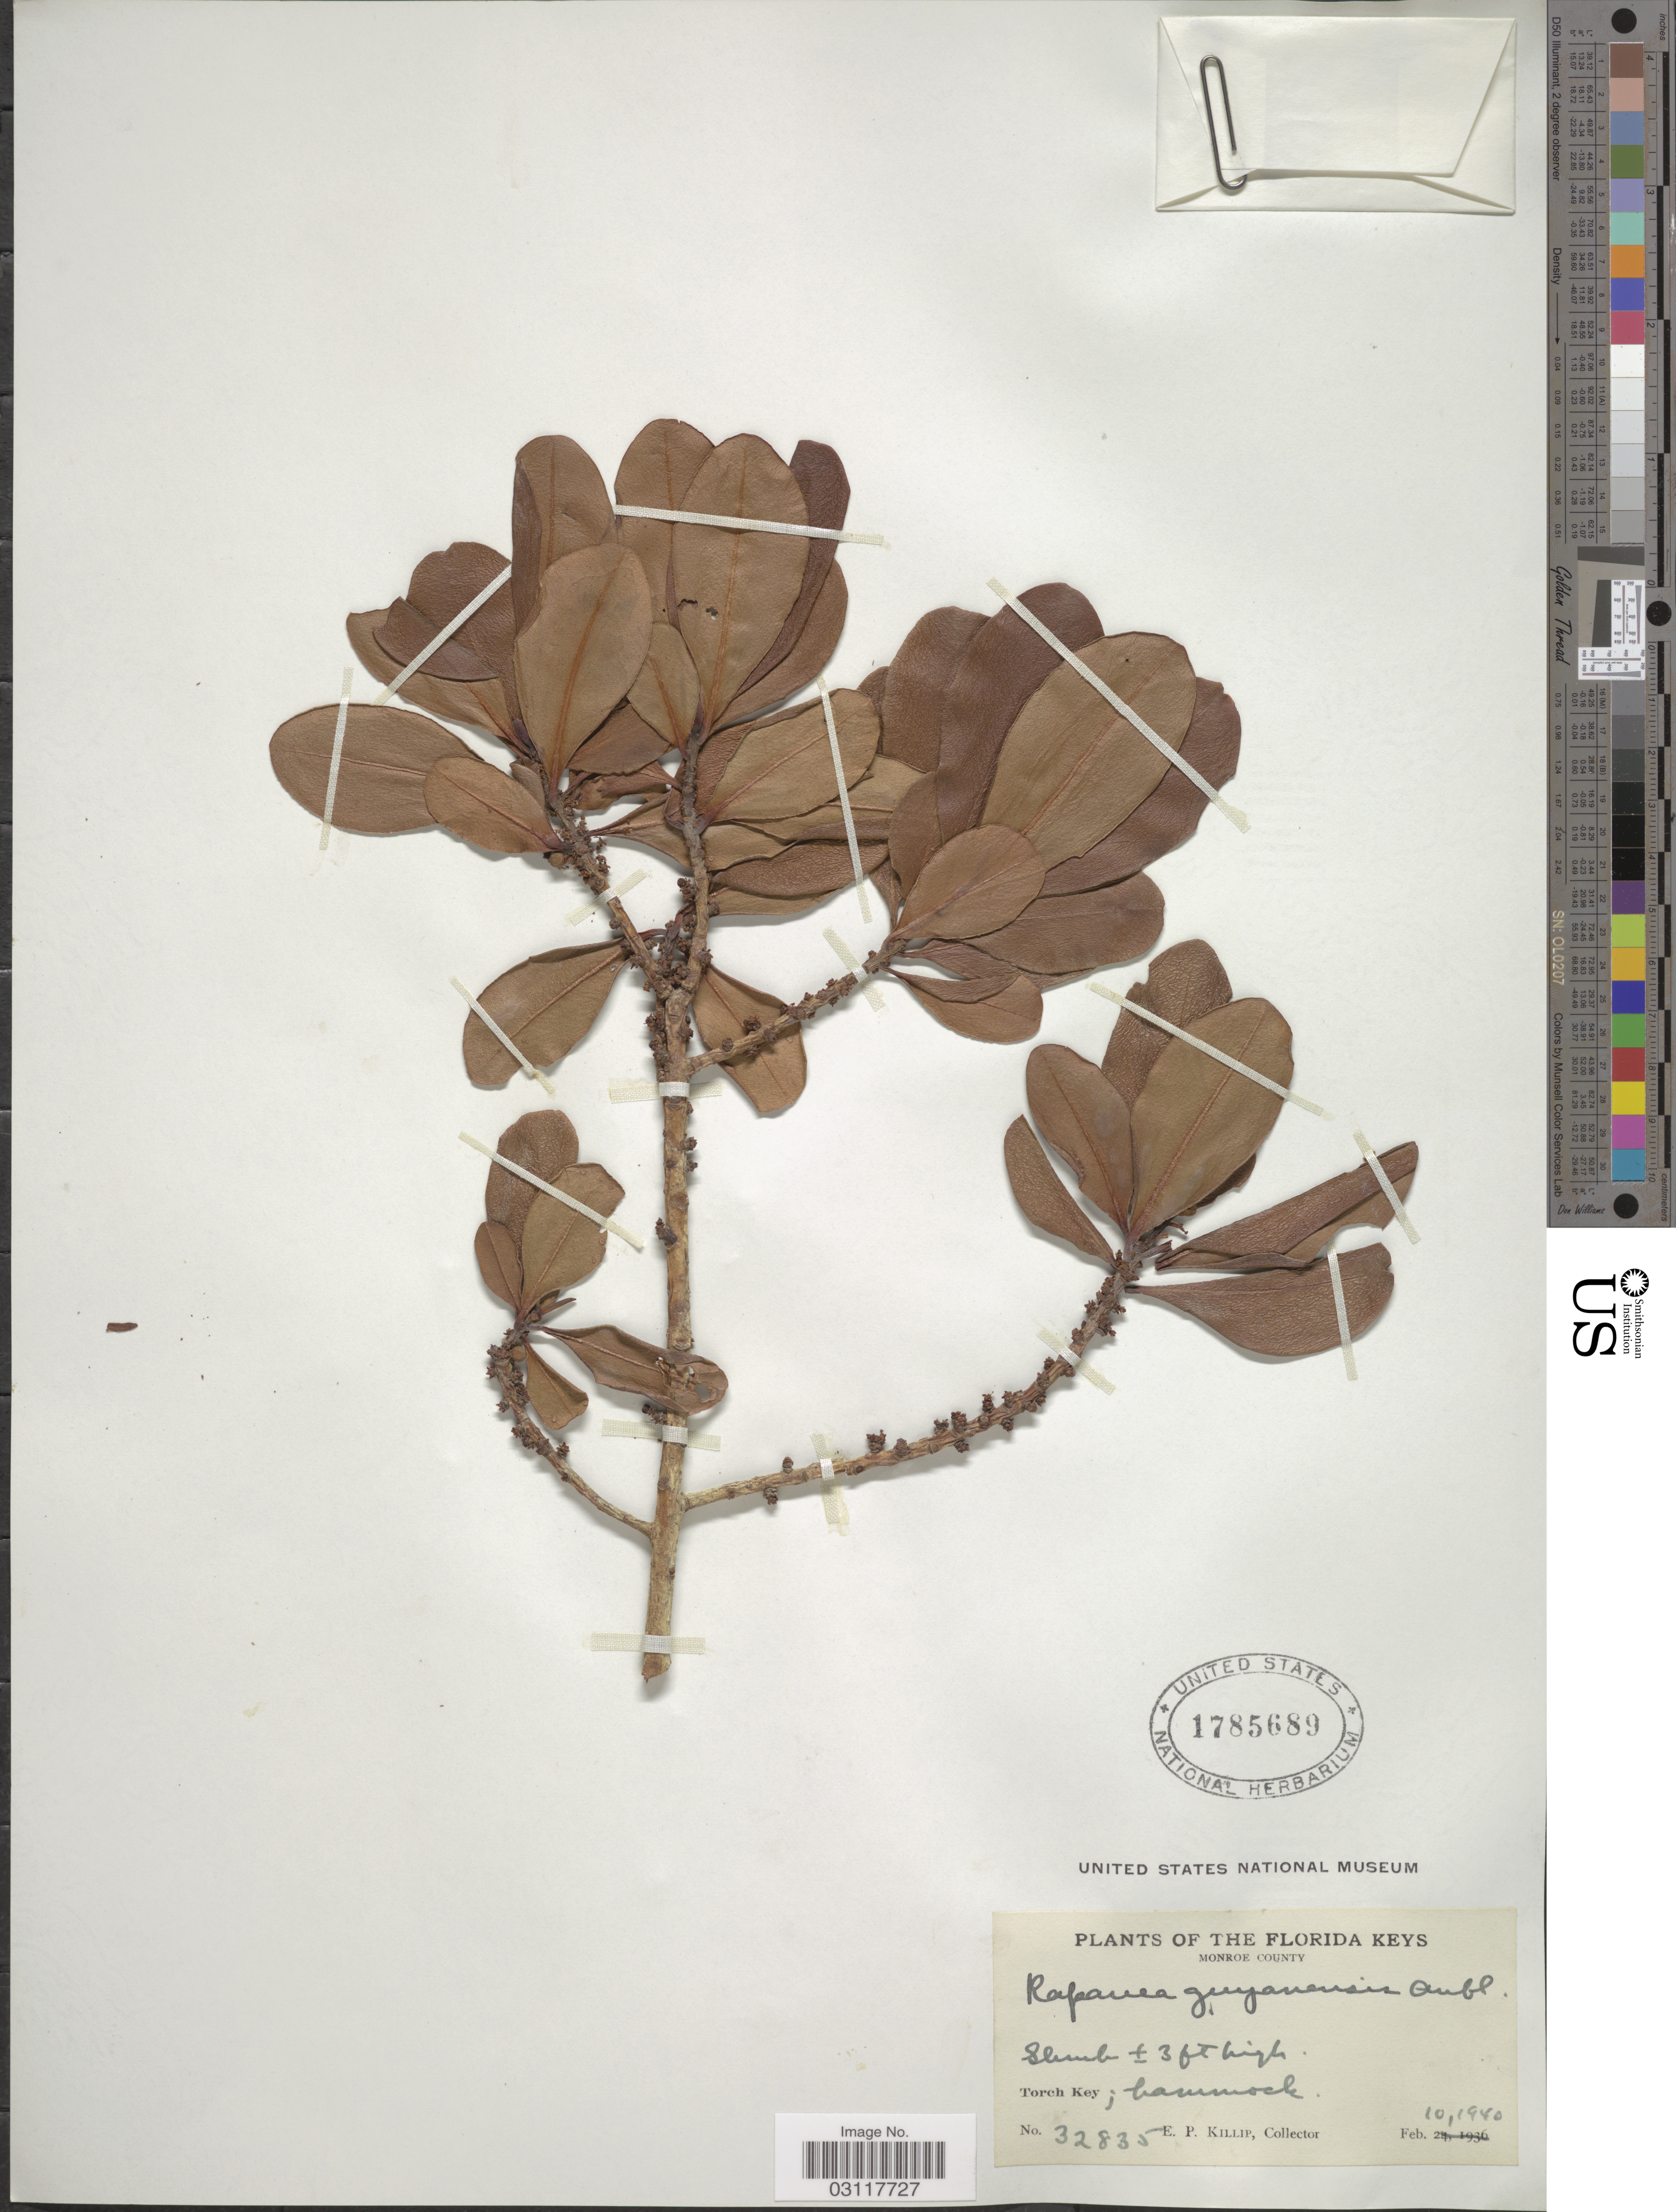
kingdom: Plantae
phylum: Tracheophyta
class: Magnoliopsida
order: Ericales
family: Primulaceae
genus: Rapanea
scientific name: Rapanea guianensis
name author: Aubl.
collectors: E. P. Killip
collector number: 32835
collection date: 1940-02-10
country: United States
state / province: Florida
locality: The Florida Keys, Monroe County, Torch Key; hammock.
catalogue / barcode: US 1785689